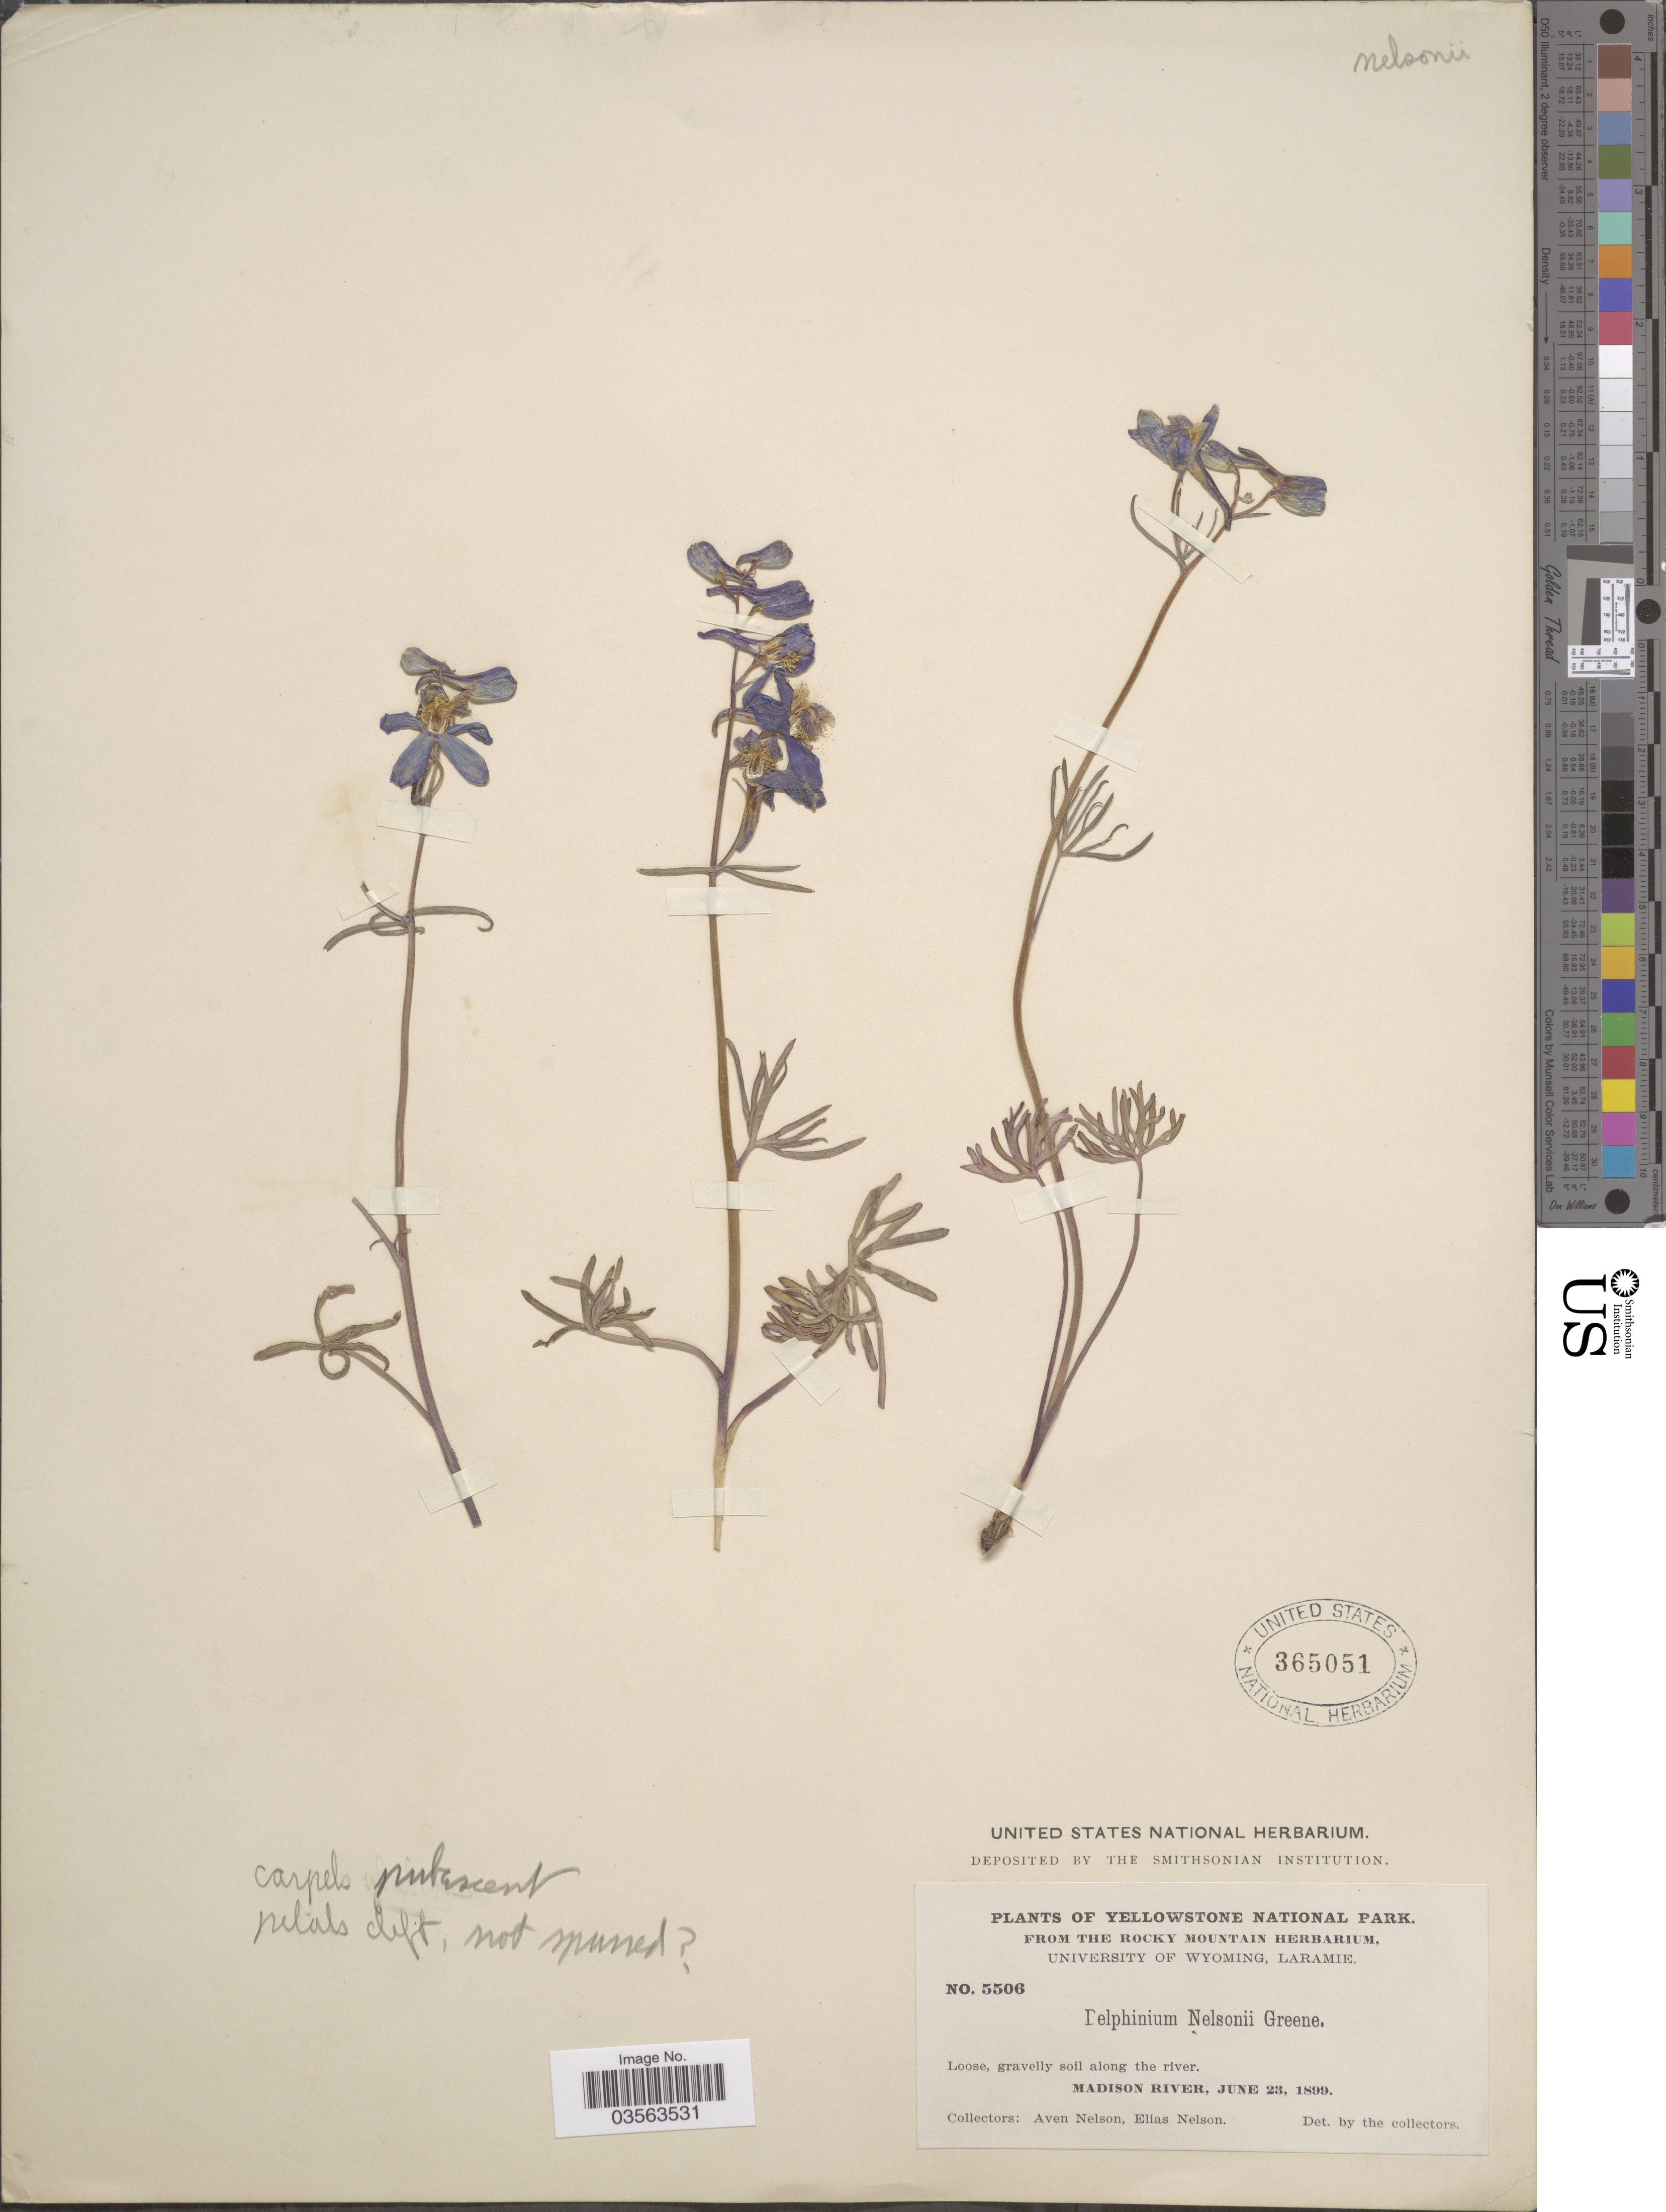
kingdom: Plantae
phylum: Tracheophyta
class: Magnoliopsida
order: Ranunculales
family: Ranunculaceae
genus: Delphinium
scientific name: Delphinium nelsonii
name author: Greene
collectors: A. Nelson & E. Nelson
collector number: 5506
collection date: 1899-06-23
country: United States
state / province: Wyoming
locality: Yellowstone National Park. Madison River.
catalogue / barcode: US 365051